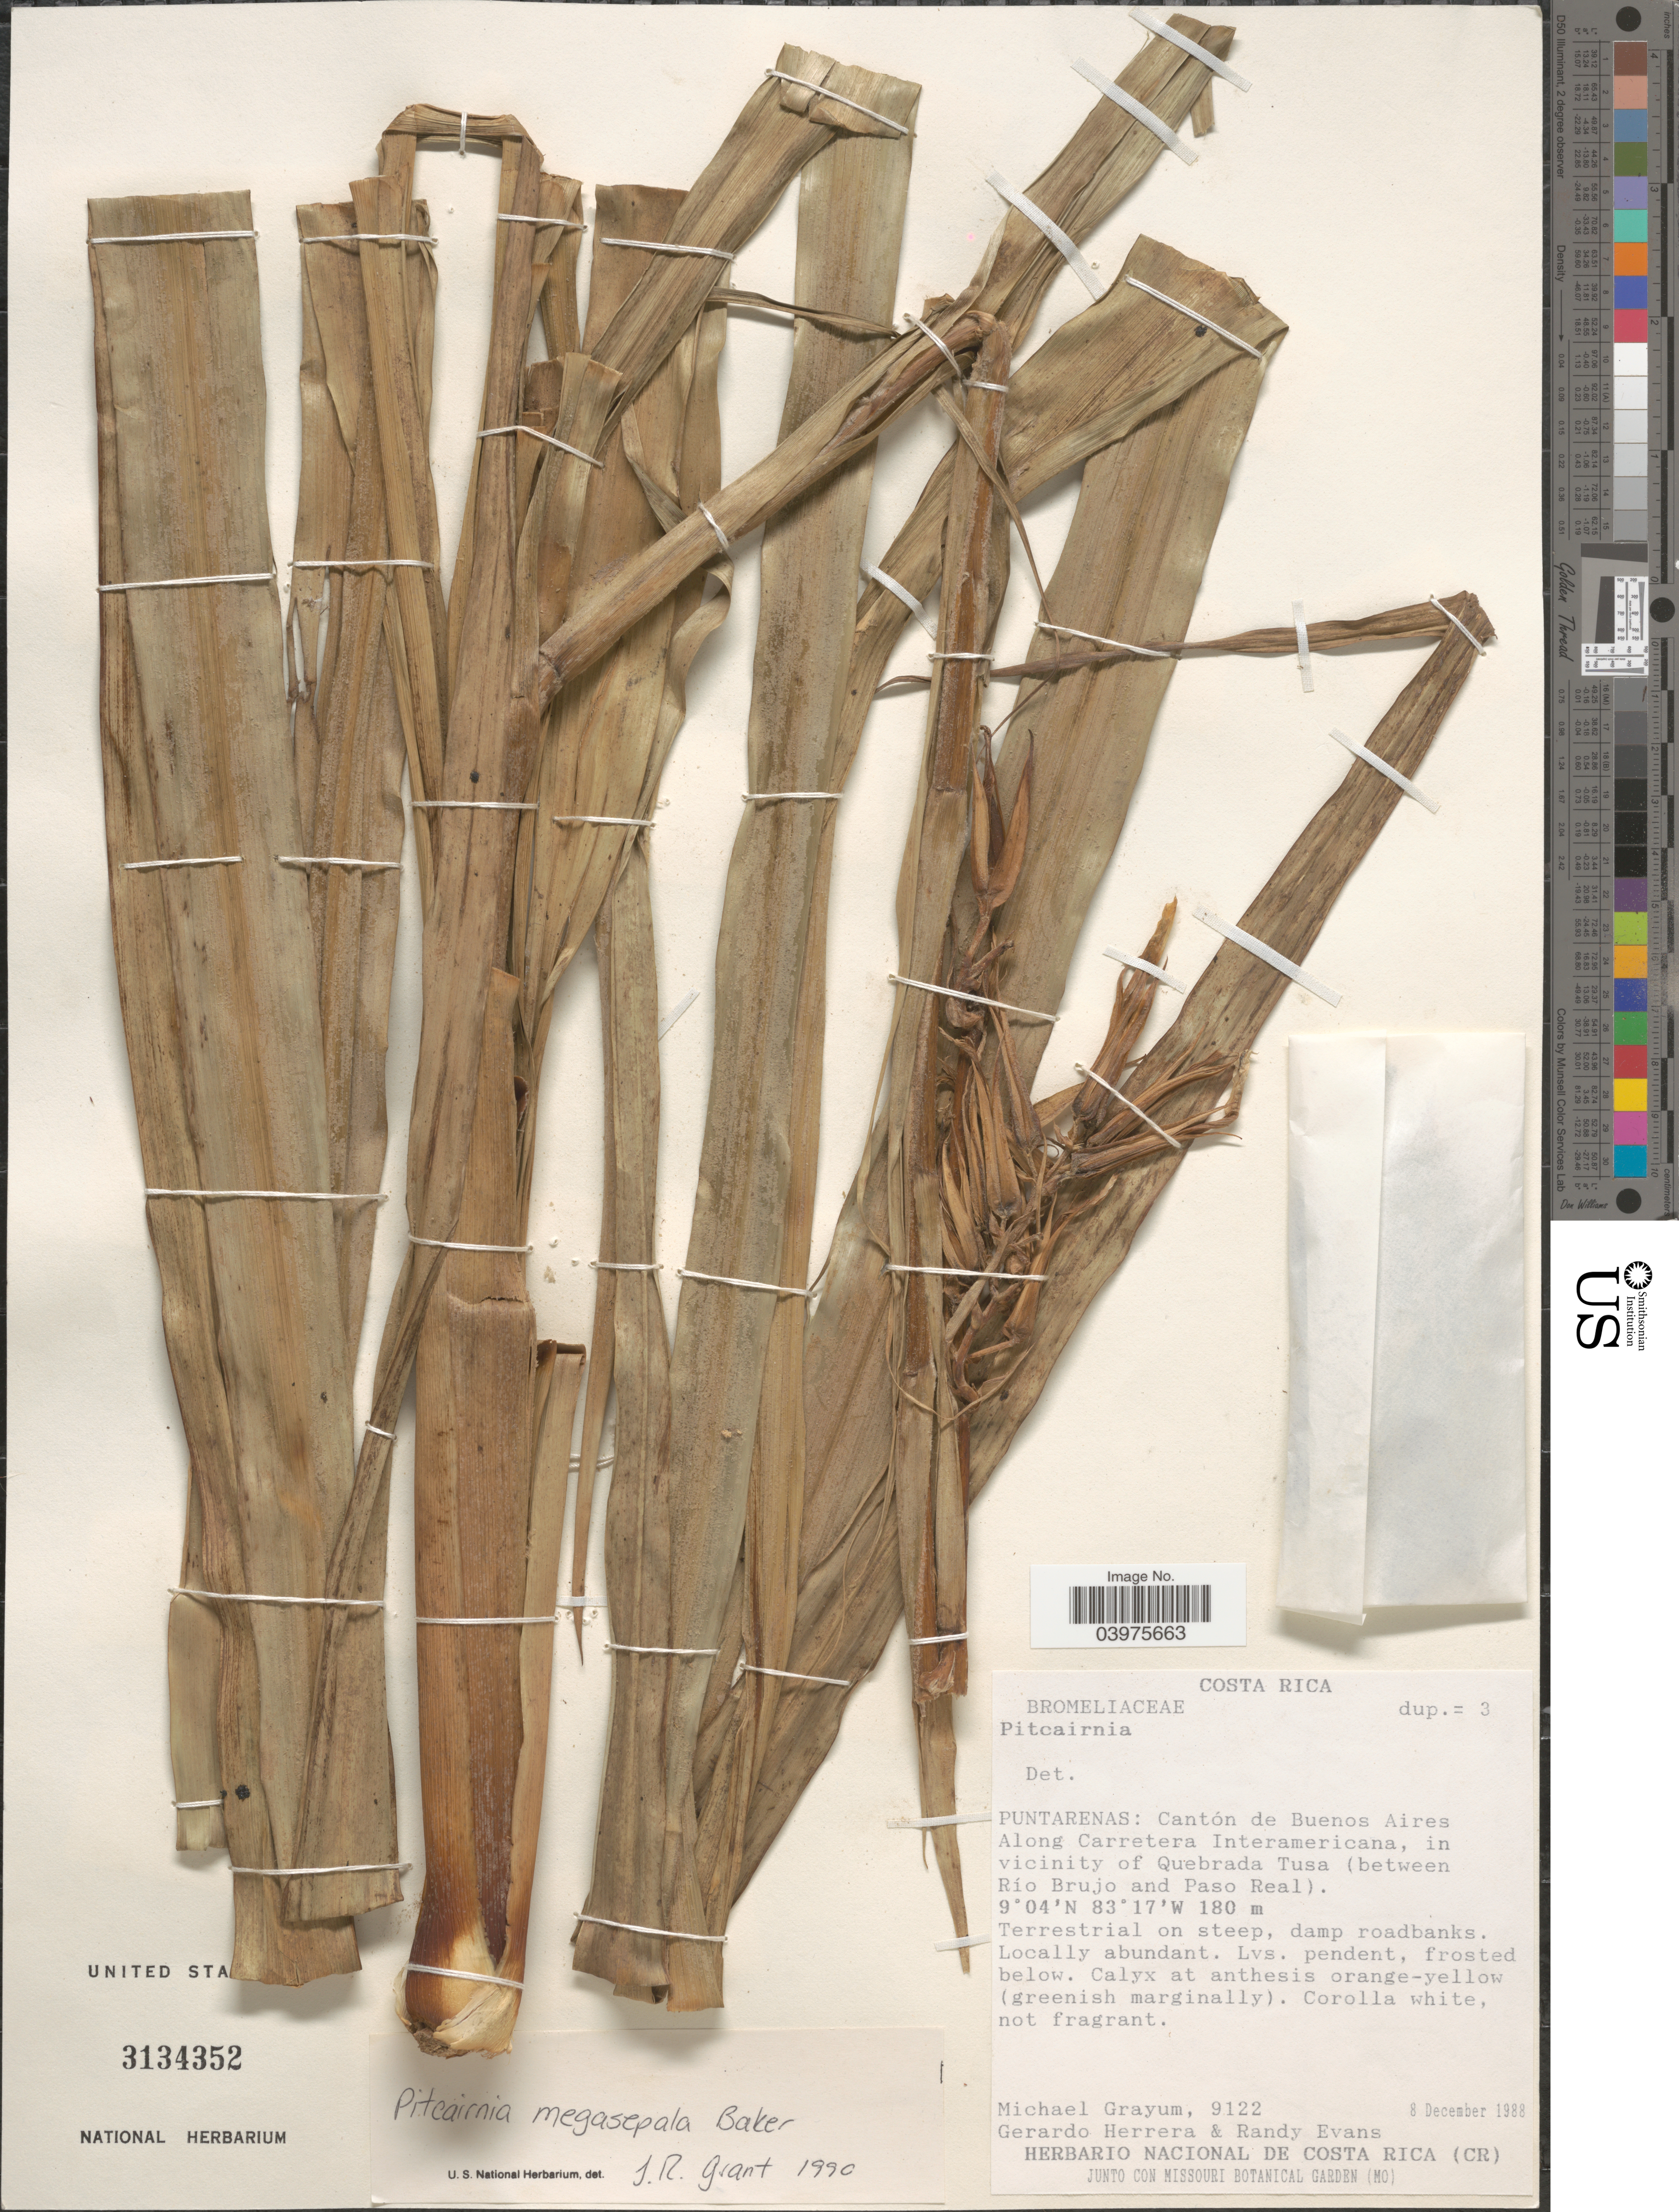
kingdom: Plantae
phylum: Tracheophyta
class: Liliopsida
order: Poales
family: Bromeliaceae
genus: Pitcairnia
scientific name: Pitcairnia megasepala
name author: Baker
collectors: M. H. Grayum, G. Herrera & R. Evans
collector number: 9122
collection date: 1988-12-08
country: Costa Rica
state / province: Puntarenas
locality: Cantón de Buenos Aires. Along Carretera Interamericana, in vicinity of Quebrada Tusa (between Río Brujo and Paso Real).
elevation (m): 180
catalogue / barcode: US 3134352